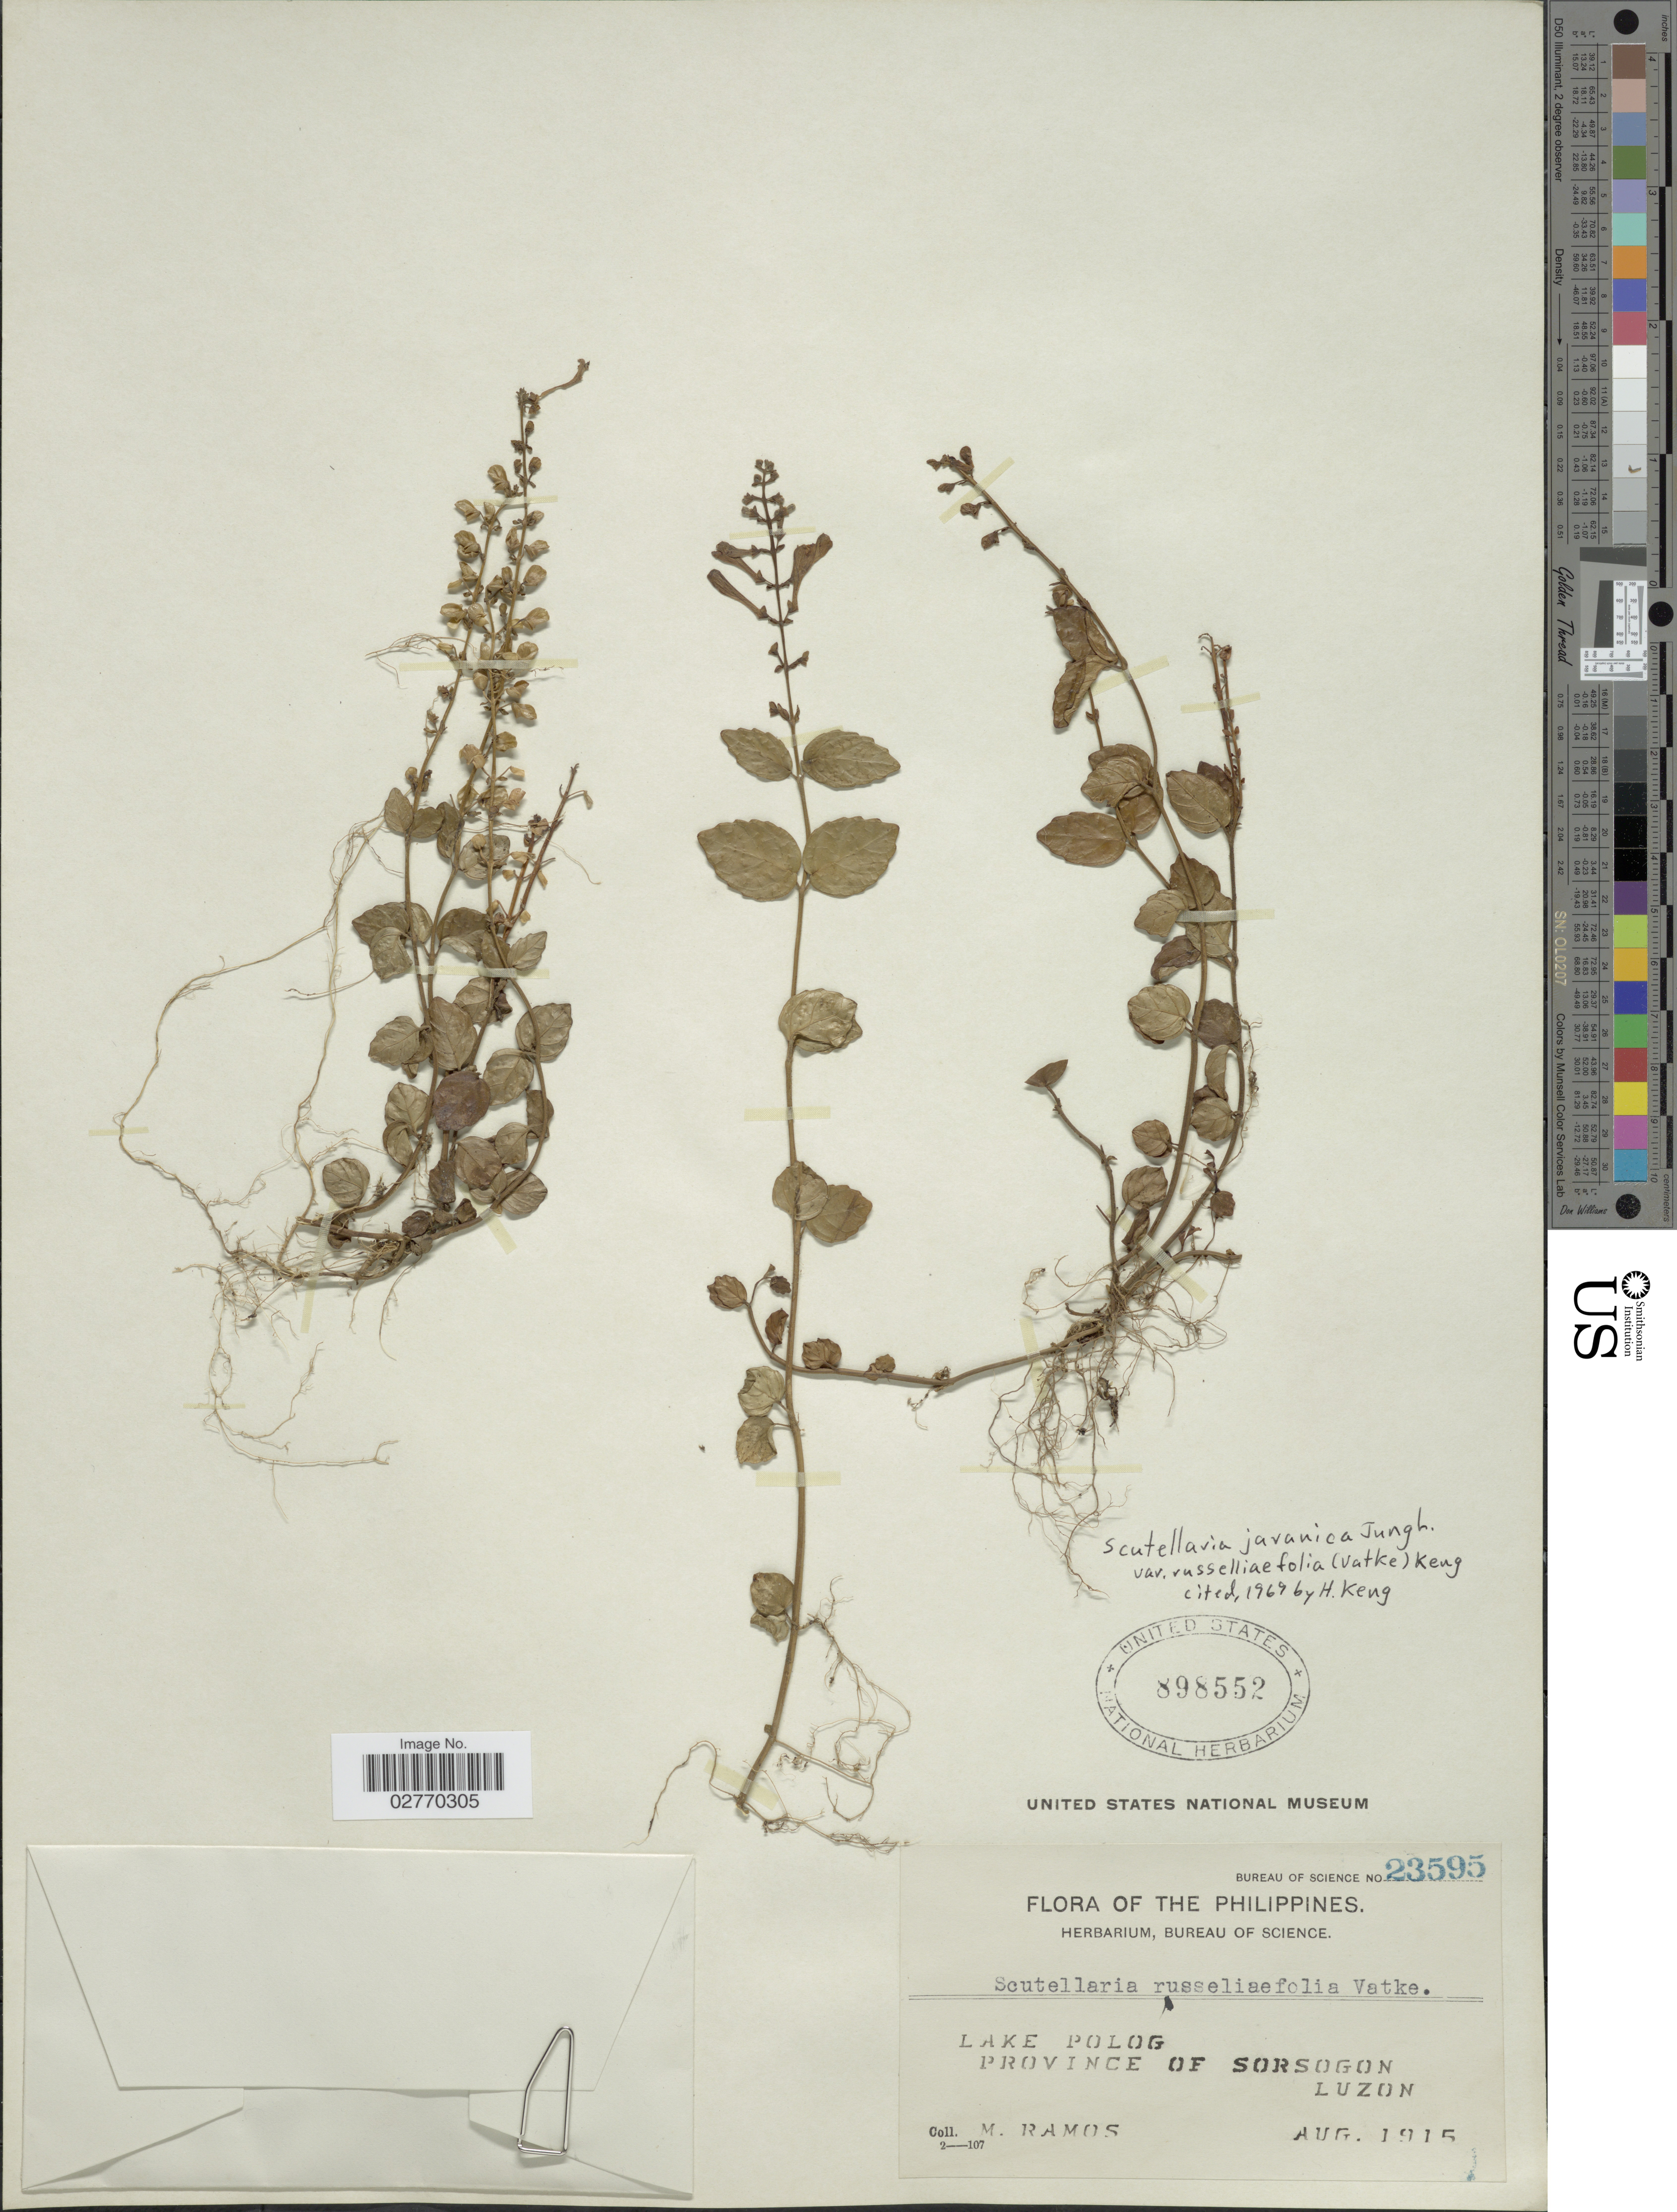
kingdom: Plantae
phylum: Tracheophyta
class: Magnoliopsida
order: Lamiales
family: Lamiaceae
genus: Scutellaria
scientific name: Scutellaria javanica var. russelliifolia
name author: (Vatke) H. Keng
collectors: M. Ramos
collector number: Bureau of Science 23595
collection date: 1915-08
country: Philippines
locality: Lake Polog. Province of Sorsogon Luzon.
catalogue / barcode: US 898552